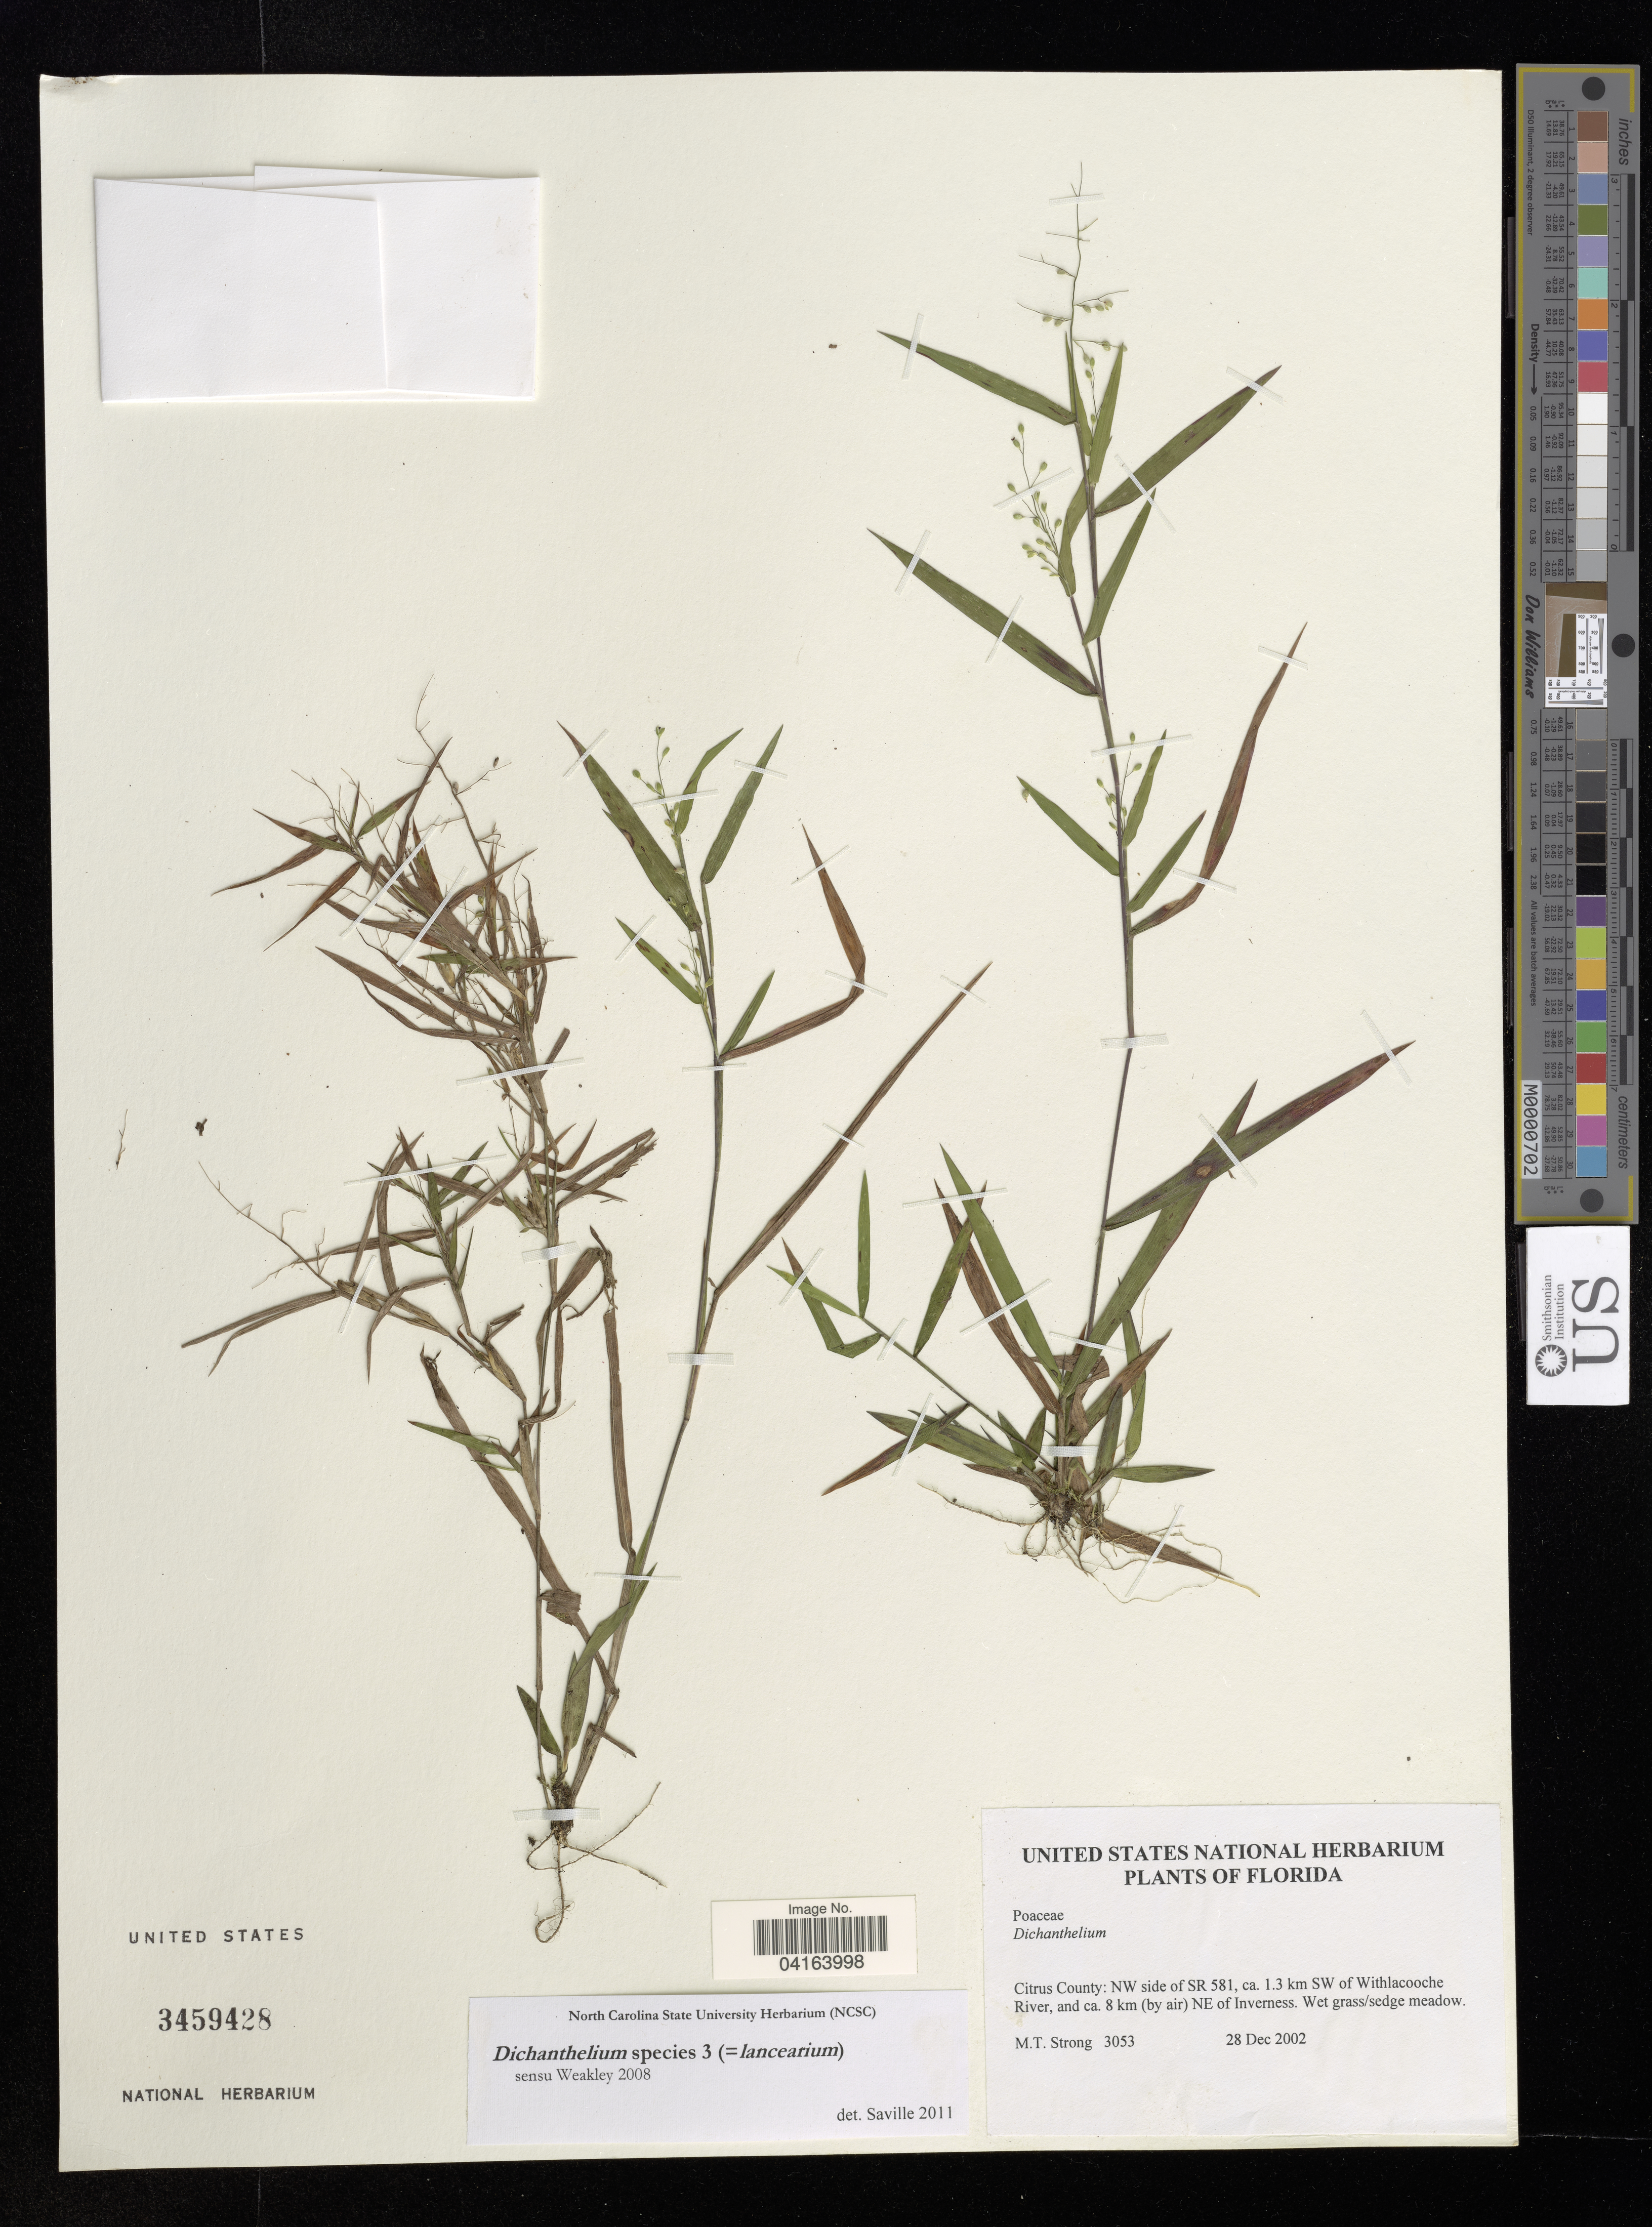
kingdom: Plantae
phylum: Tracheophyta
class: Liliopsida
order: Poales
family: Poaceae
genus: Dichanthelium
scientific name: Dichanthelium sp.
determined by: Saville, A. C., (NCSC), North Carolina State University (UNITED STATES)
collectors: M. Strong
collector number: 3053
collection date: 2002-12-28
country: United States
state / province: Florida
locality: Citrus Coutny: NW side of SR 581, ca. 1.3 km SW of Withlacooche River, and a. 8 km (by air) NE of Invernerss.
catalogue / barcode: US 3459428